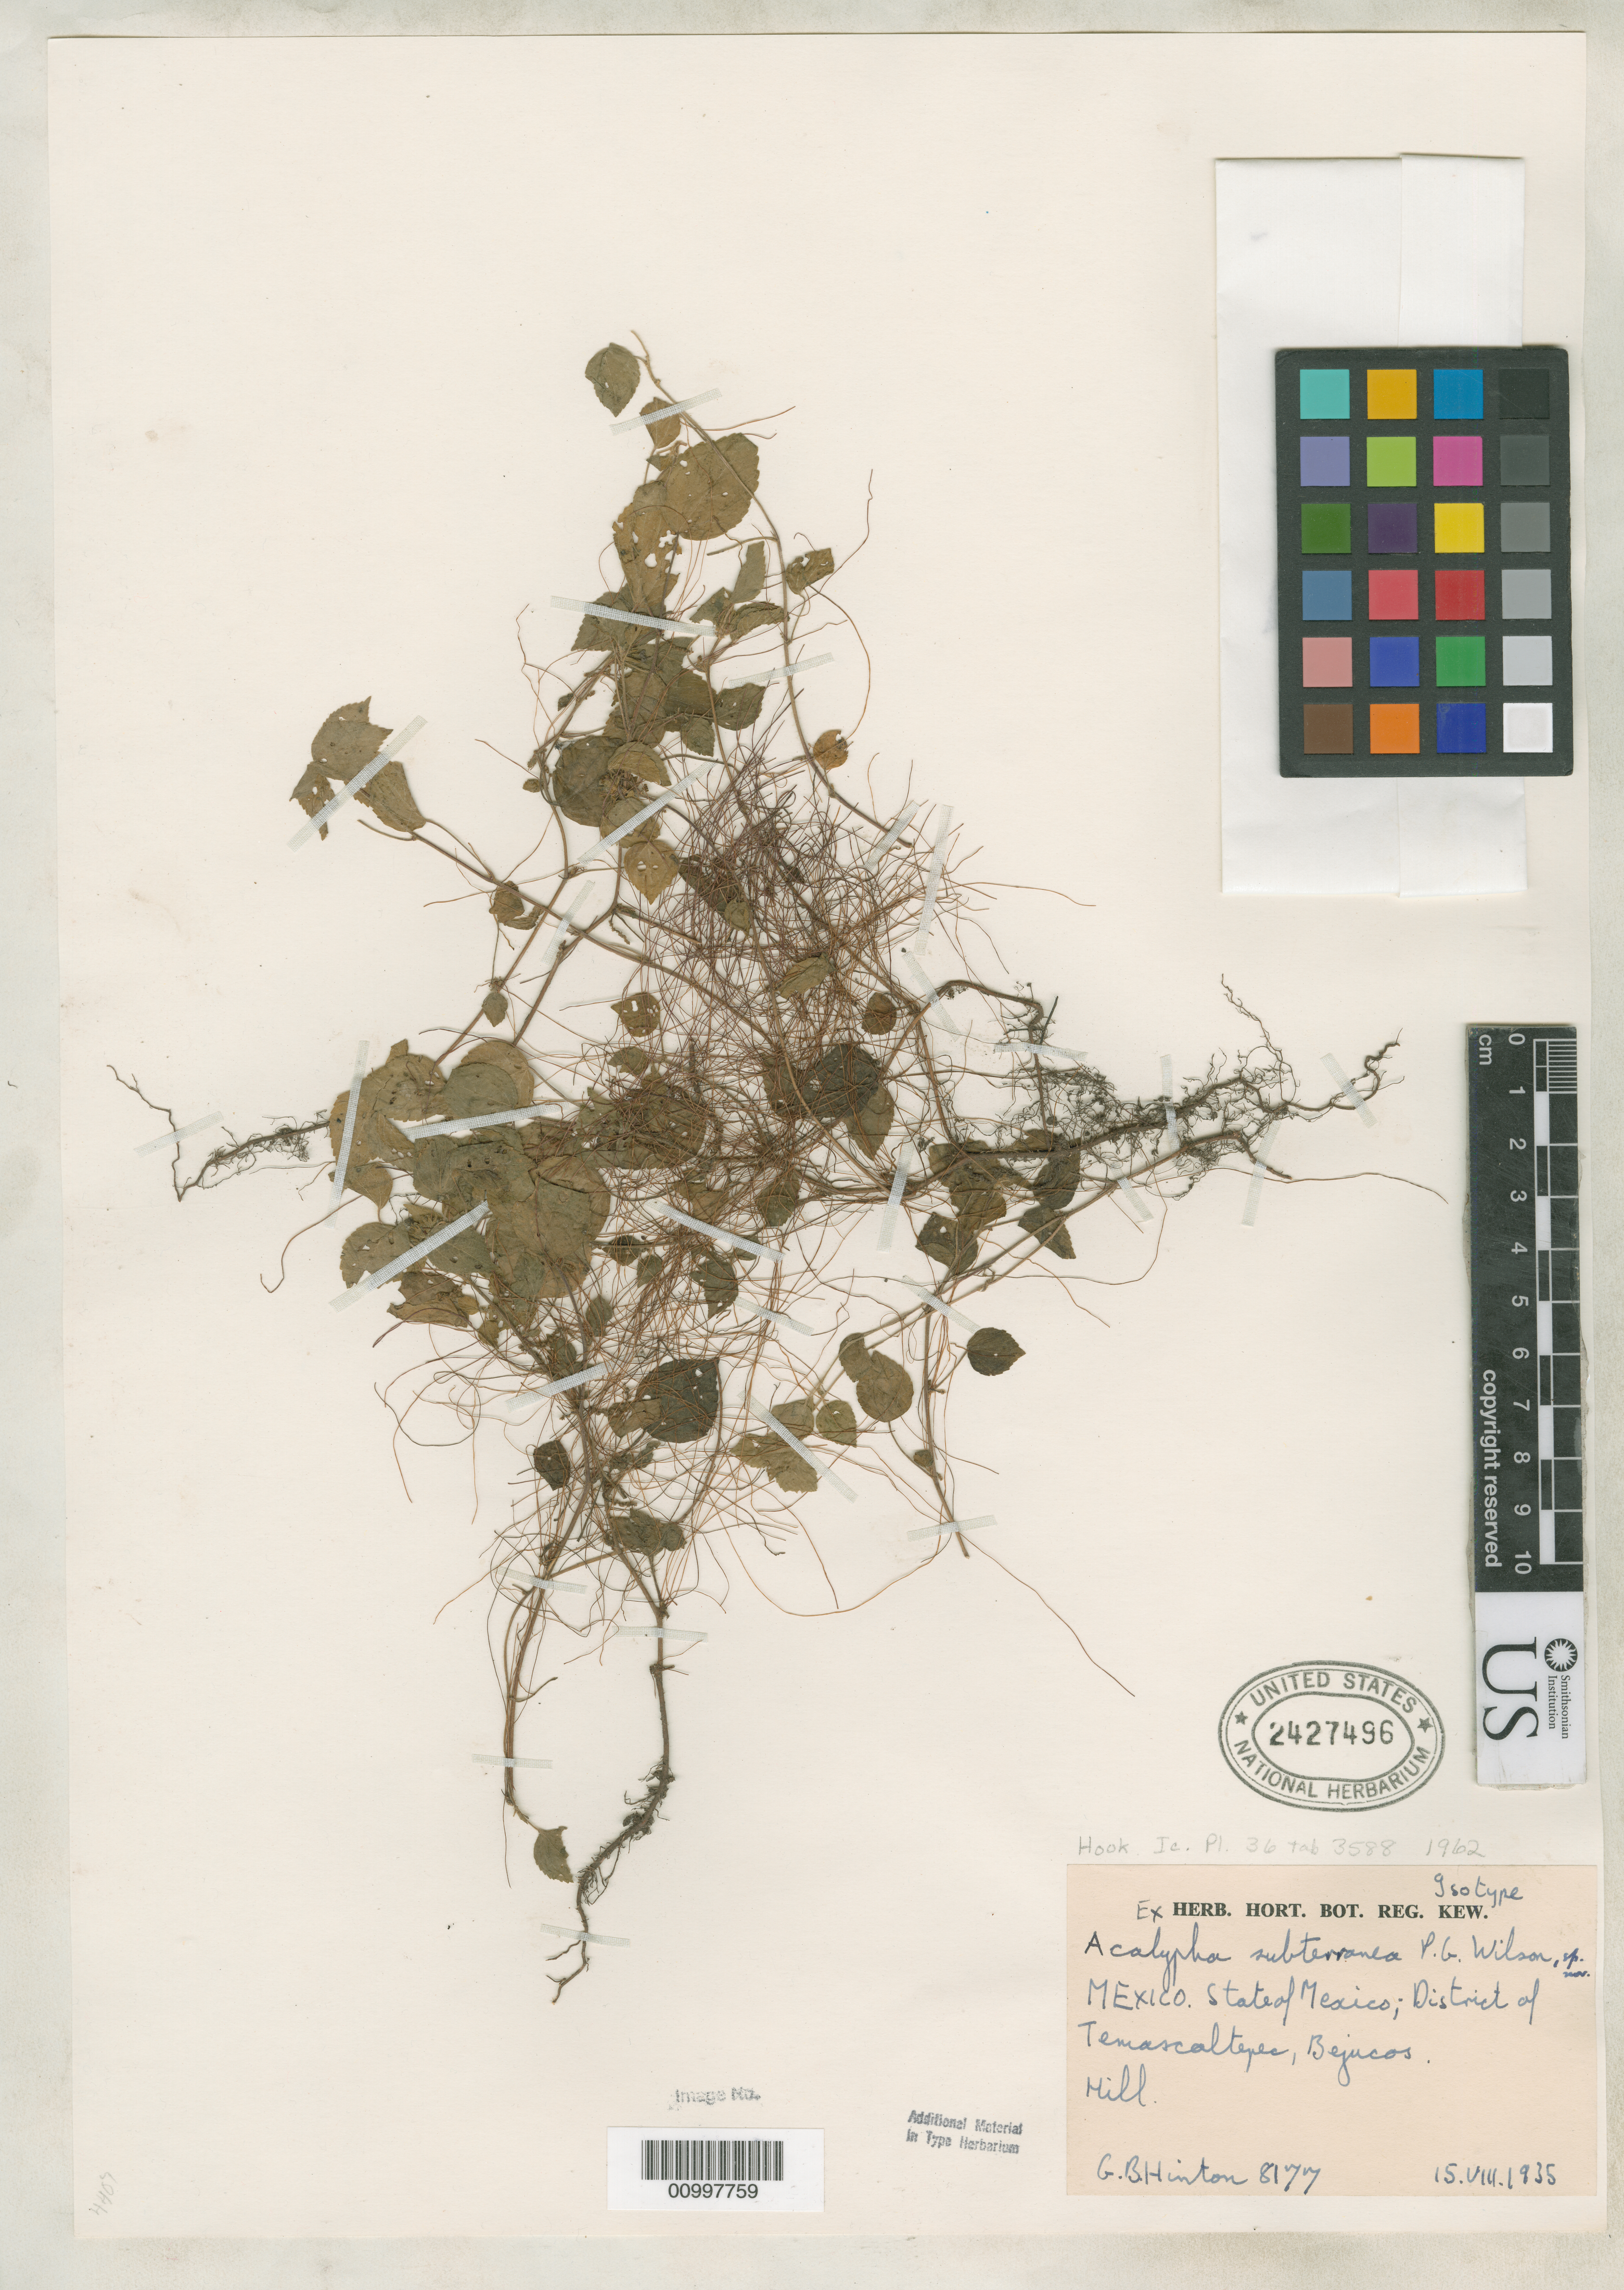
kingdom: Plantae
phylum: Tracheophyta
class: Magnoliopsida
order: Malpighiales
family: Euphorbiaceae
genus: Acalypha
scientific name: Acalypha subterranea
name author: Paul G. Wilson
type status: Isotype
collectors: G. B. Hinton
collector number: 8177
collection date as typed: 15 Aug 1935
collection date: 1935-08-15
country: Mexico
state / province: México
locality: District of Temascaltepic, Bejucos.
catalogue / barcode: US 2427496